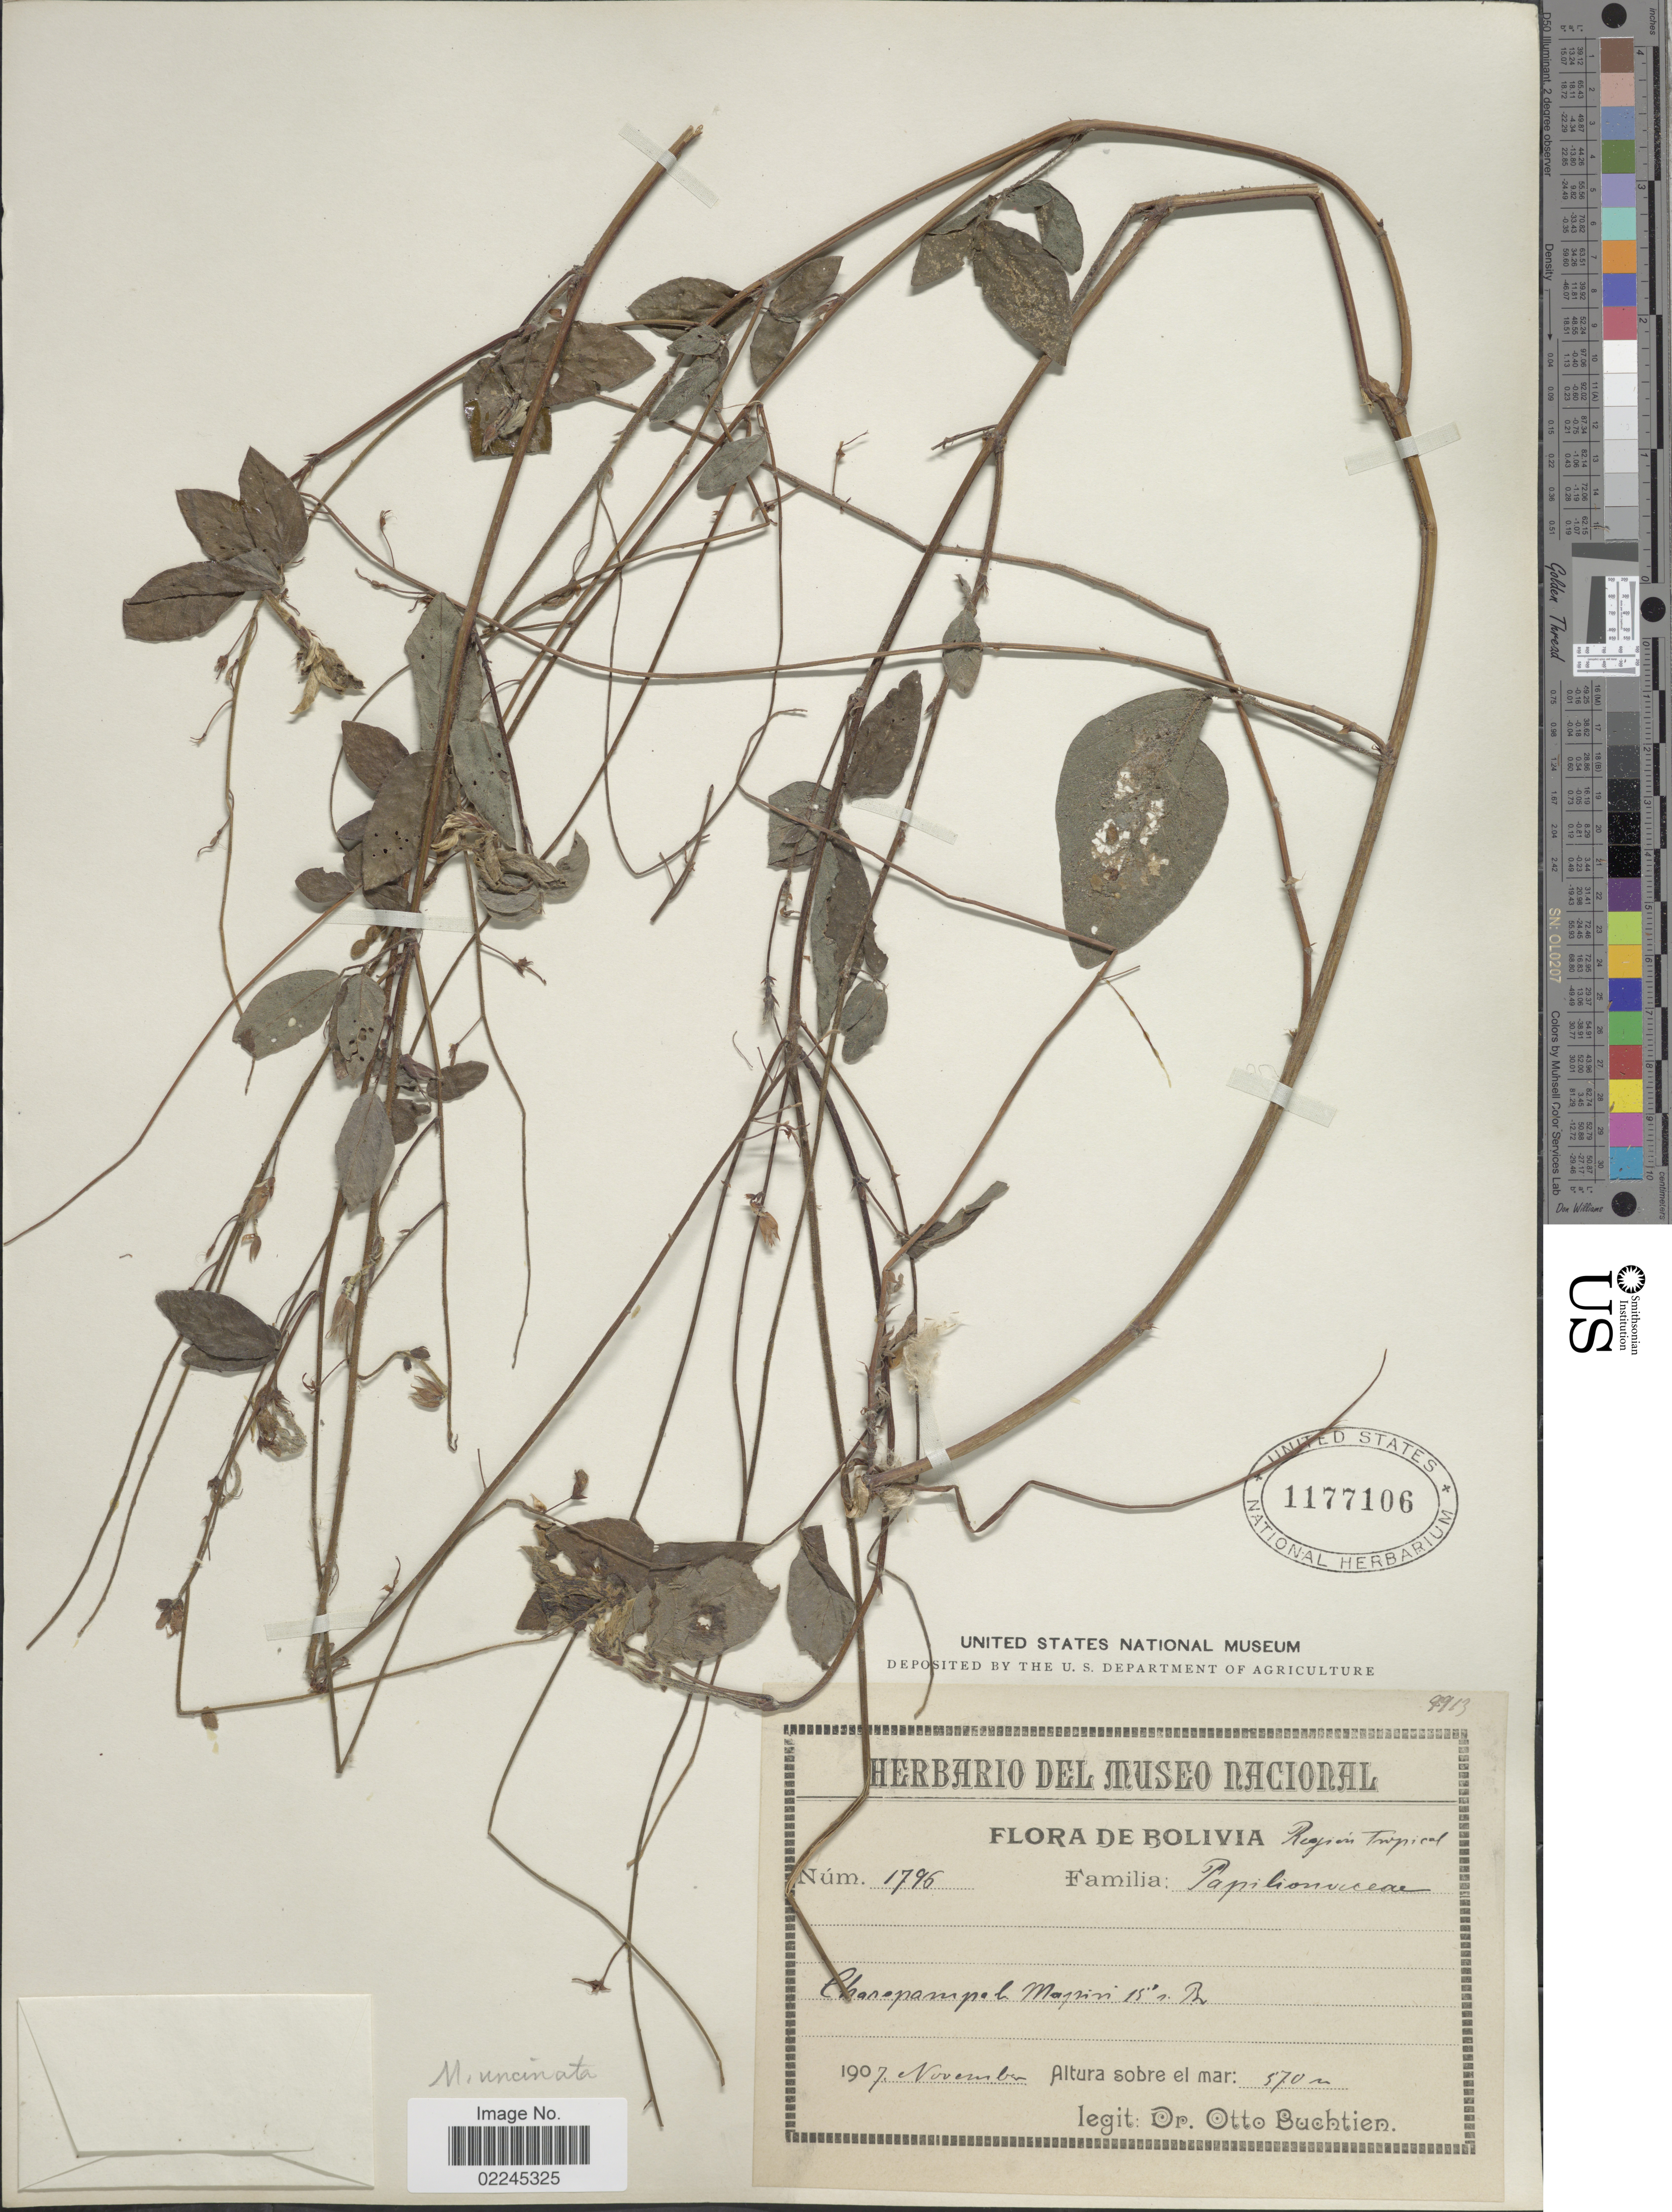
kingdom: Plantae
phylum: Tracheophyta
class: Magnoliopsida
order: Fabales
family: Fabaceae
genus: Desmodium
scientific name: Desmodium intortum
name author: (Mill.) Urb.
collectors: O. Buchtien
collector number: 1796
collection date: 1907-11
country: Bolivia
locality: Region Tropical. Charopampa l. Mapiri 15° s. Br.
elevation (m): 570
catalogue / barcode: US 1177106